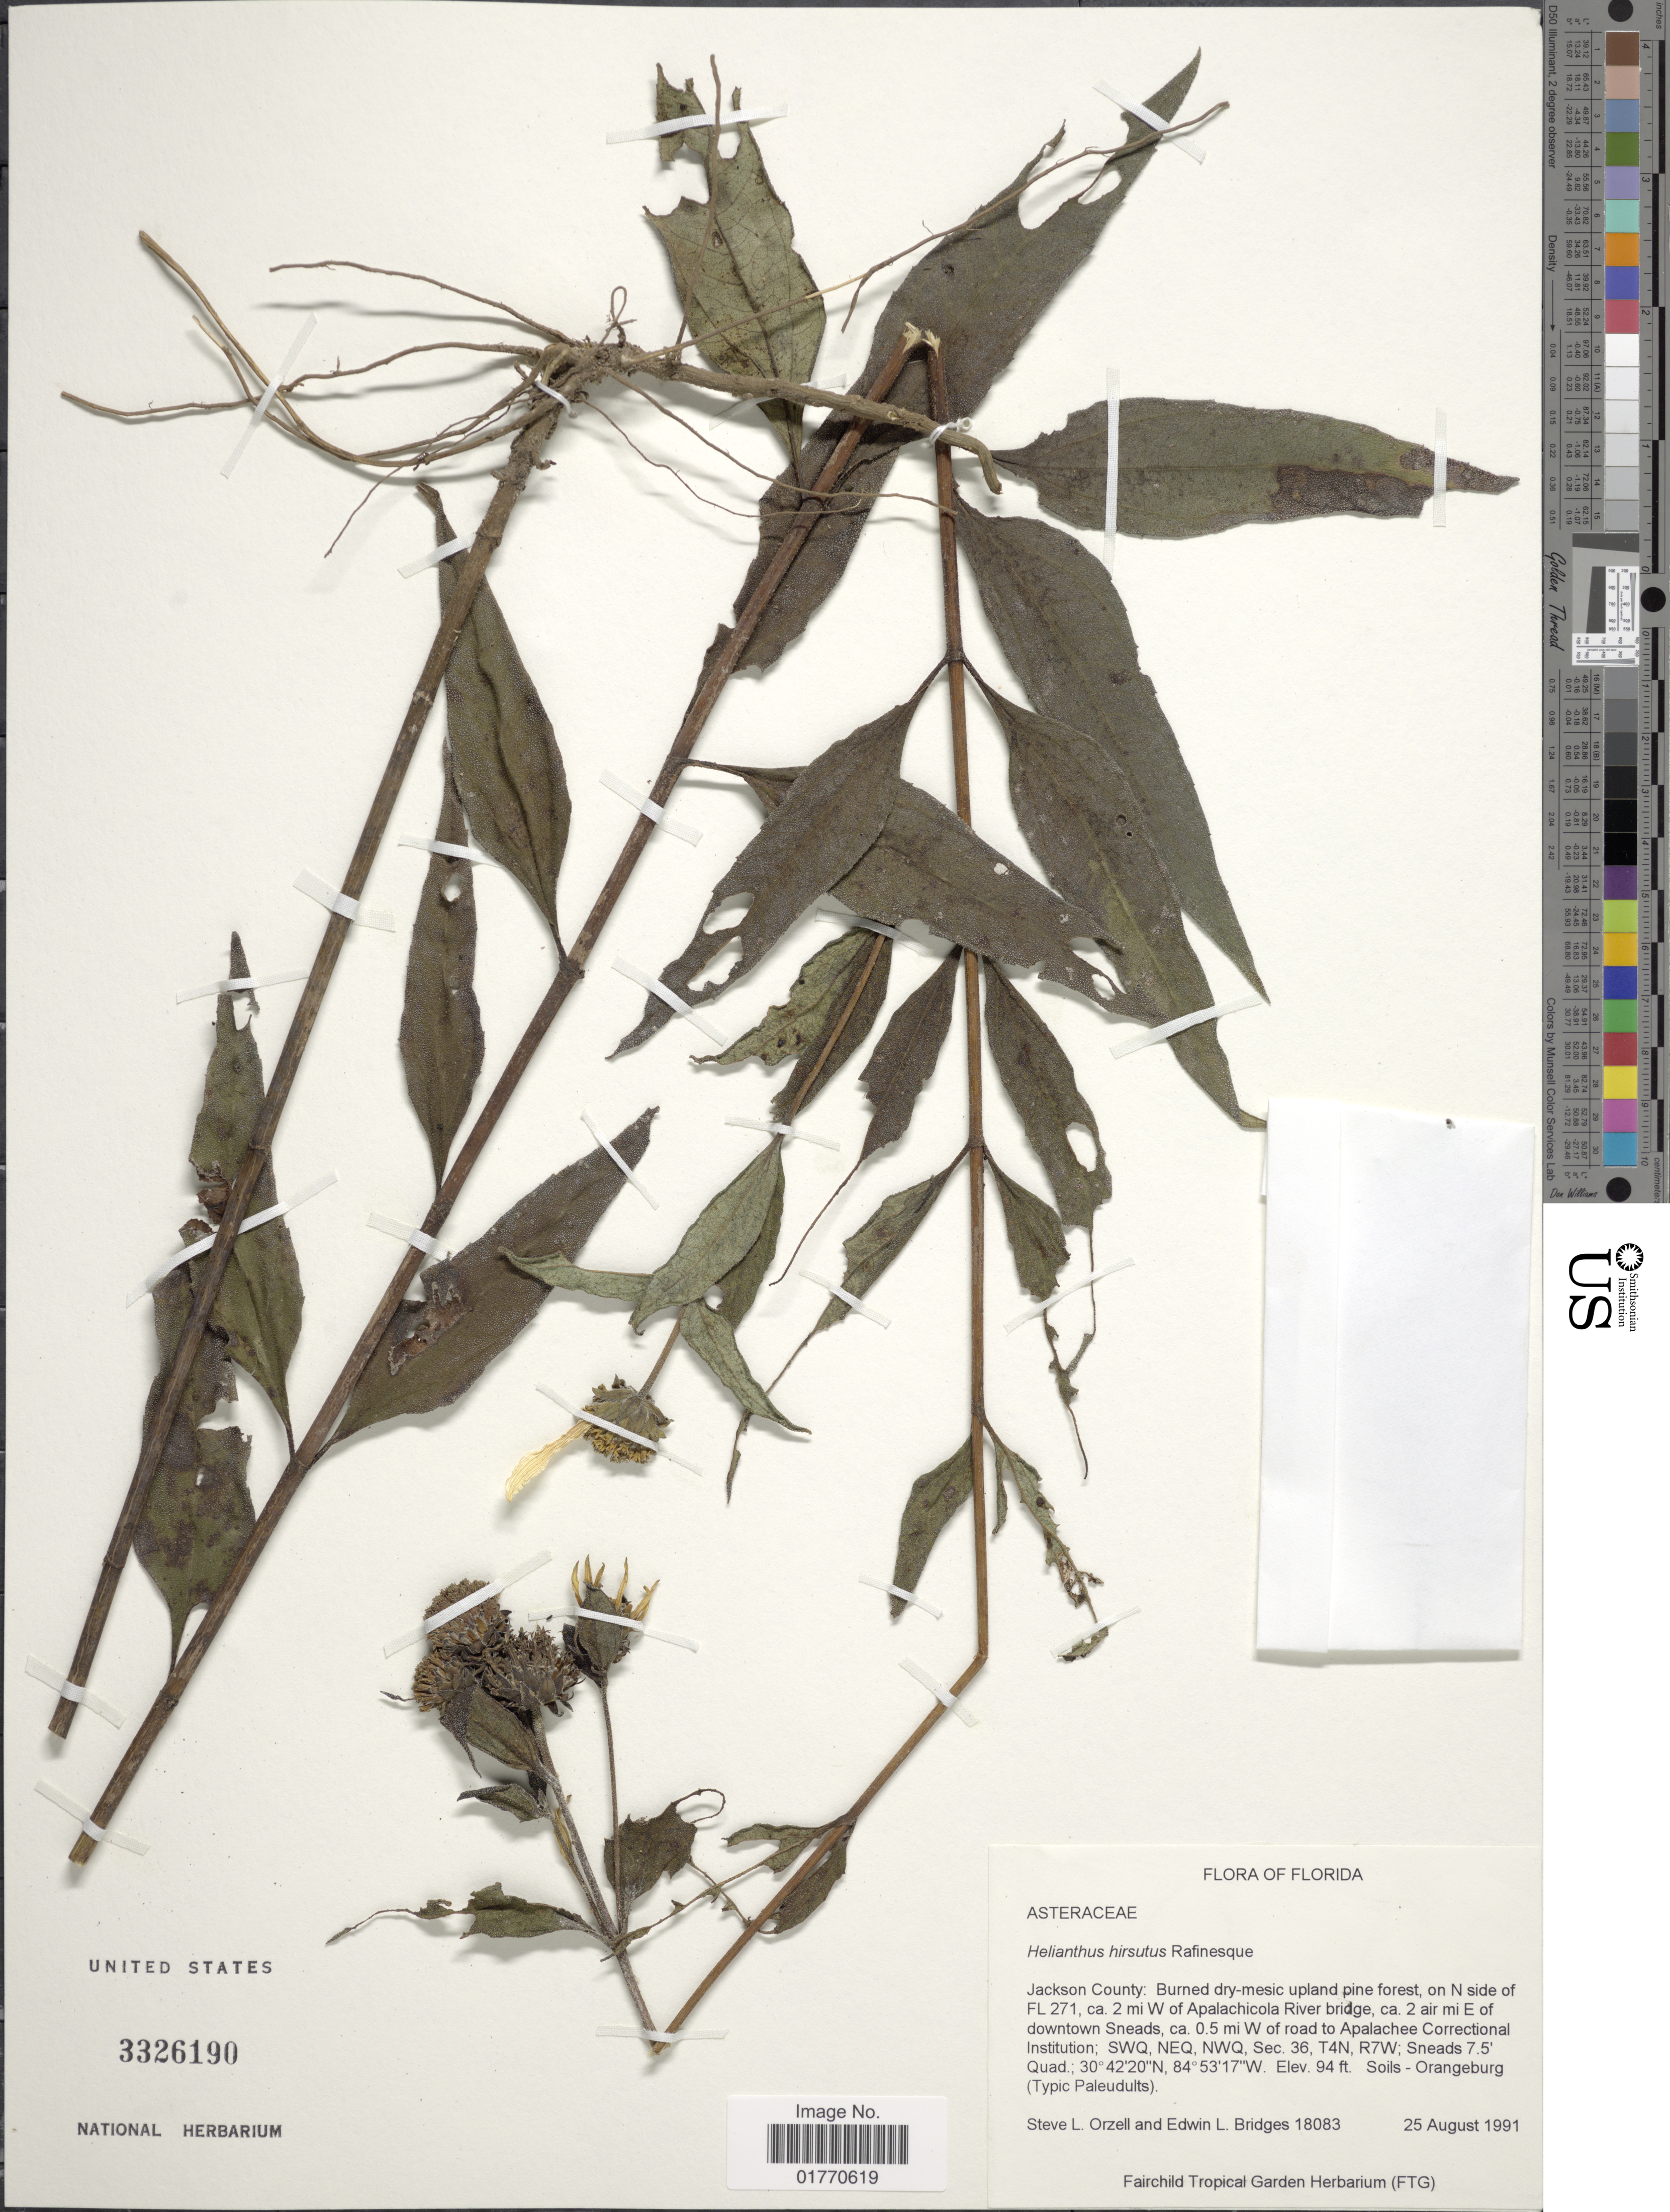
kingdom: Plantae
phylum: Tracheophyta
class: Magnoliopsida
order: Asterales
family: Asteraceae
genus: Helianthus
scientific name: Helianthus hirsutus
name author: Raf.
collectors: S. Orzell & E. Bridges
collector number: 18083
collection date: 1991-08-25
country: United States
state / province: Florida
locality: Jackosn County, burned dry-mesic upland pine forest, on N side of FL 271, ca. 2 mi W of Apalachicola River bridge, ca. 2 air mi E of downtown Sneads, ca. 0.5 mi W of road to Apalachee Correctional Institution; SWQ, NEW, NWQ, Sec. 36, T4N, R7W; Sneads 7.5'Quad.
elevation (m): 29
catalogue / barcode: US 3326190